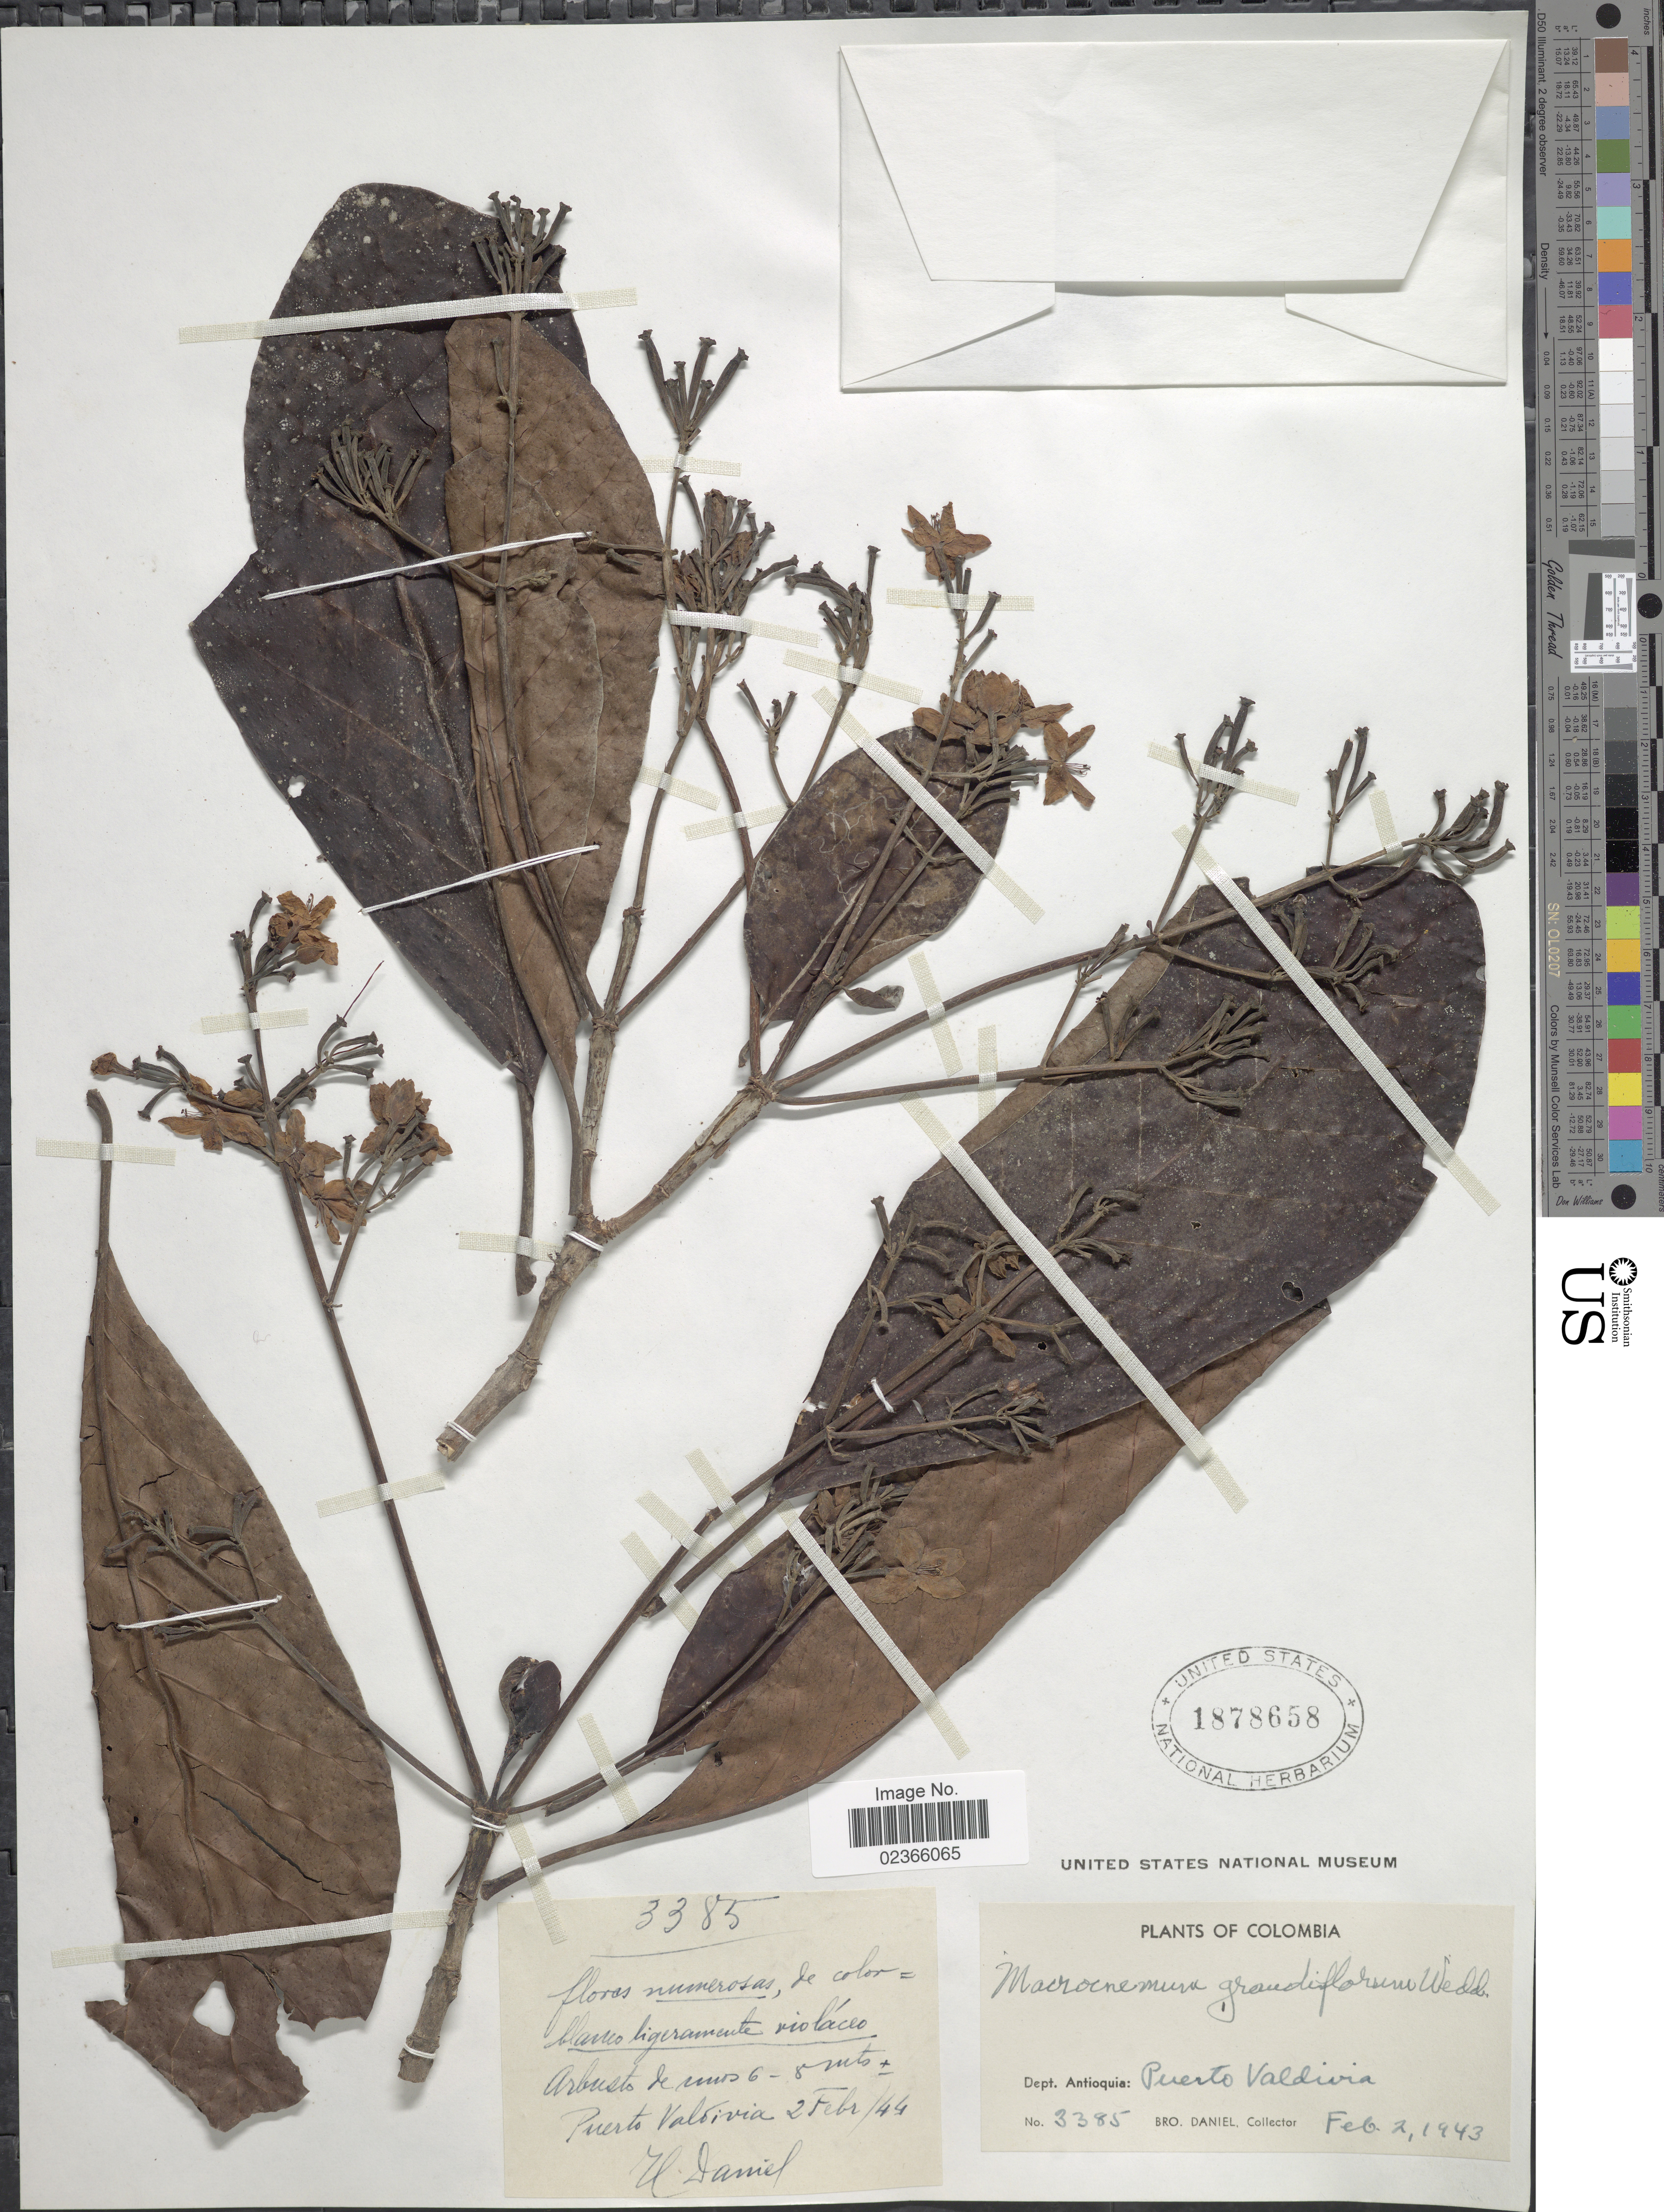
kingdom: Plantae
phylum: Tracheophyta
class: Magnoliopsida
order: Gentianales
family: Rubiaceae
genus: Macrocnemum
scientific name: Macrocnemum grandiflorum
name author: (Wedd.) Wedd.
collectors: Bro. Daniel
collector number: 3385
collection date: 1943-02-02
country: Colombia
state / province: Antioquia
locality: Dept. Antioquia: Puerto Valdivia.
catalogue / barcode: US 1878658